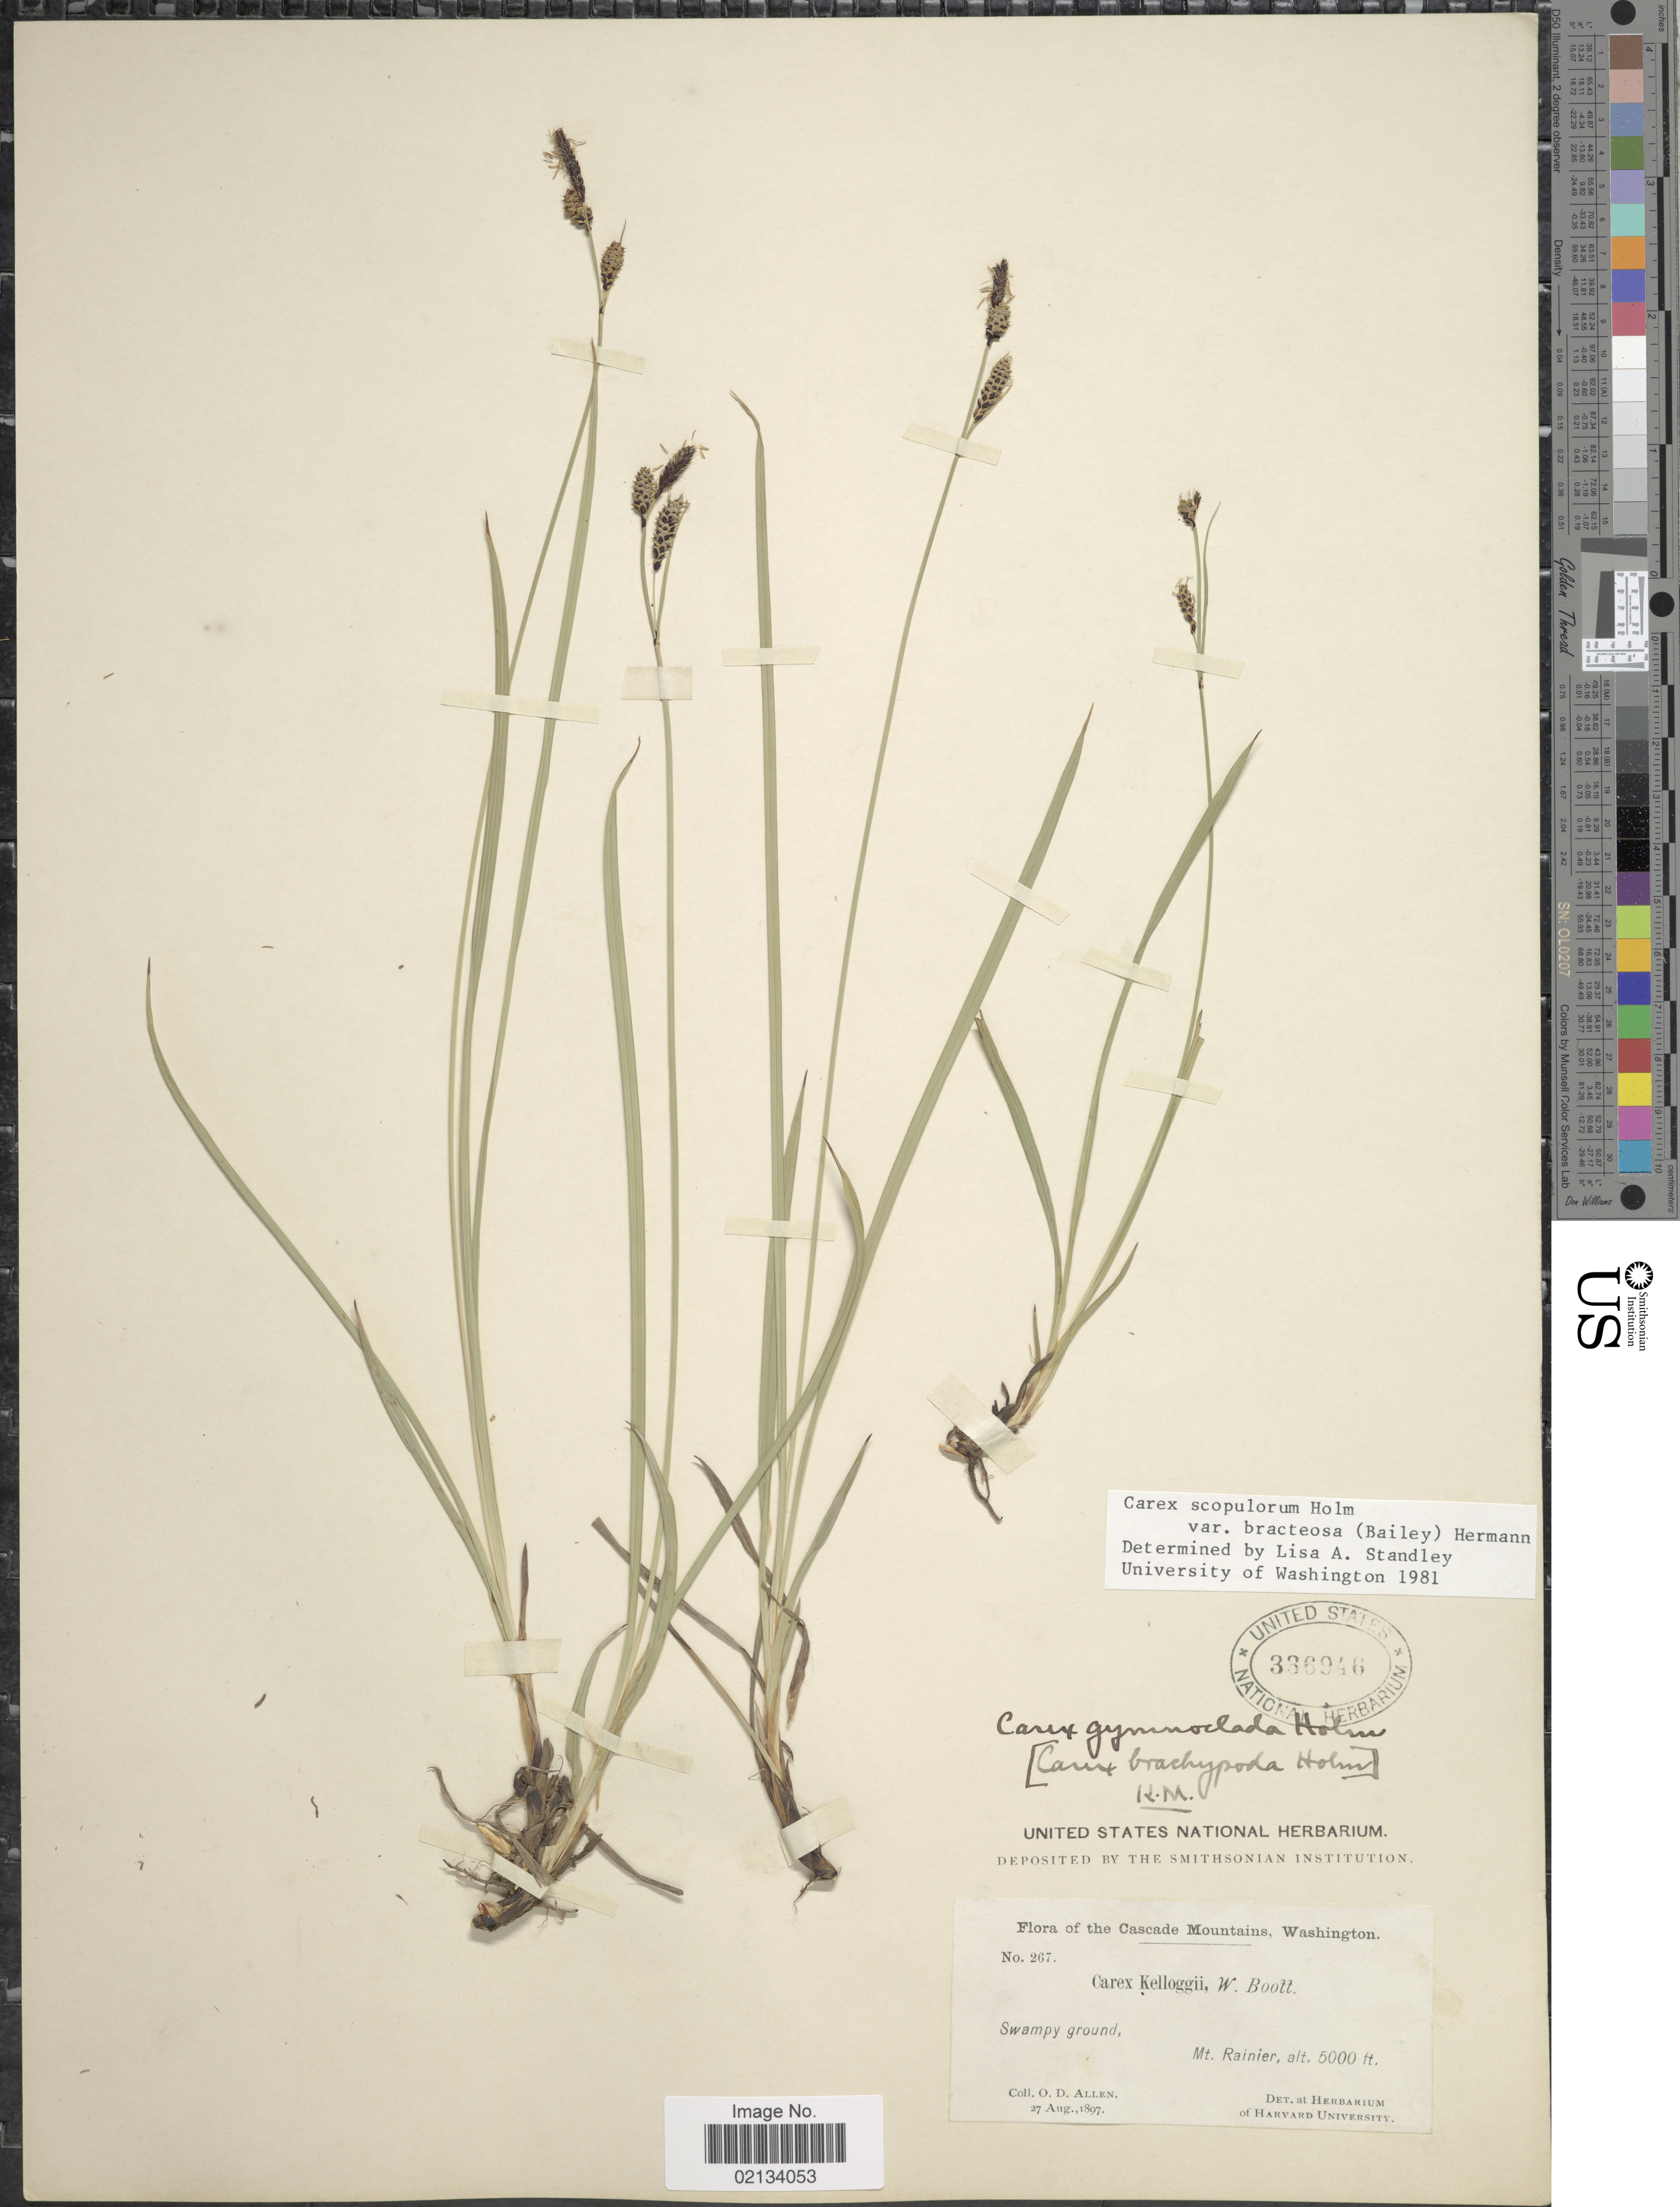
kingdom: Plantae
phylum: Tracheophyta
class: Liliopsida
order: Poales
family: Cyperaceae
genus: Carex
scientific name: Carex scopulorum var. bracteosa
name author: (L.H. Bailey) F.J. Herm.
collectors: O. D. Allen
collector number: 267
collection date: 1897-08-27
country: United States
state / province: Washington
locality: The Cascade Mountains, Swampy ground, Mt. Rainier.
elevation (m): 1524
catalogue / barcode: US 336946